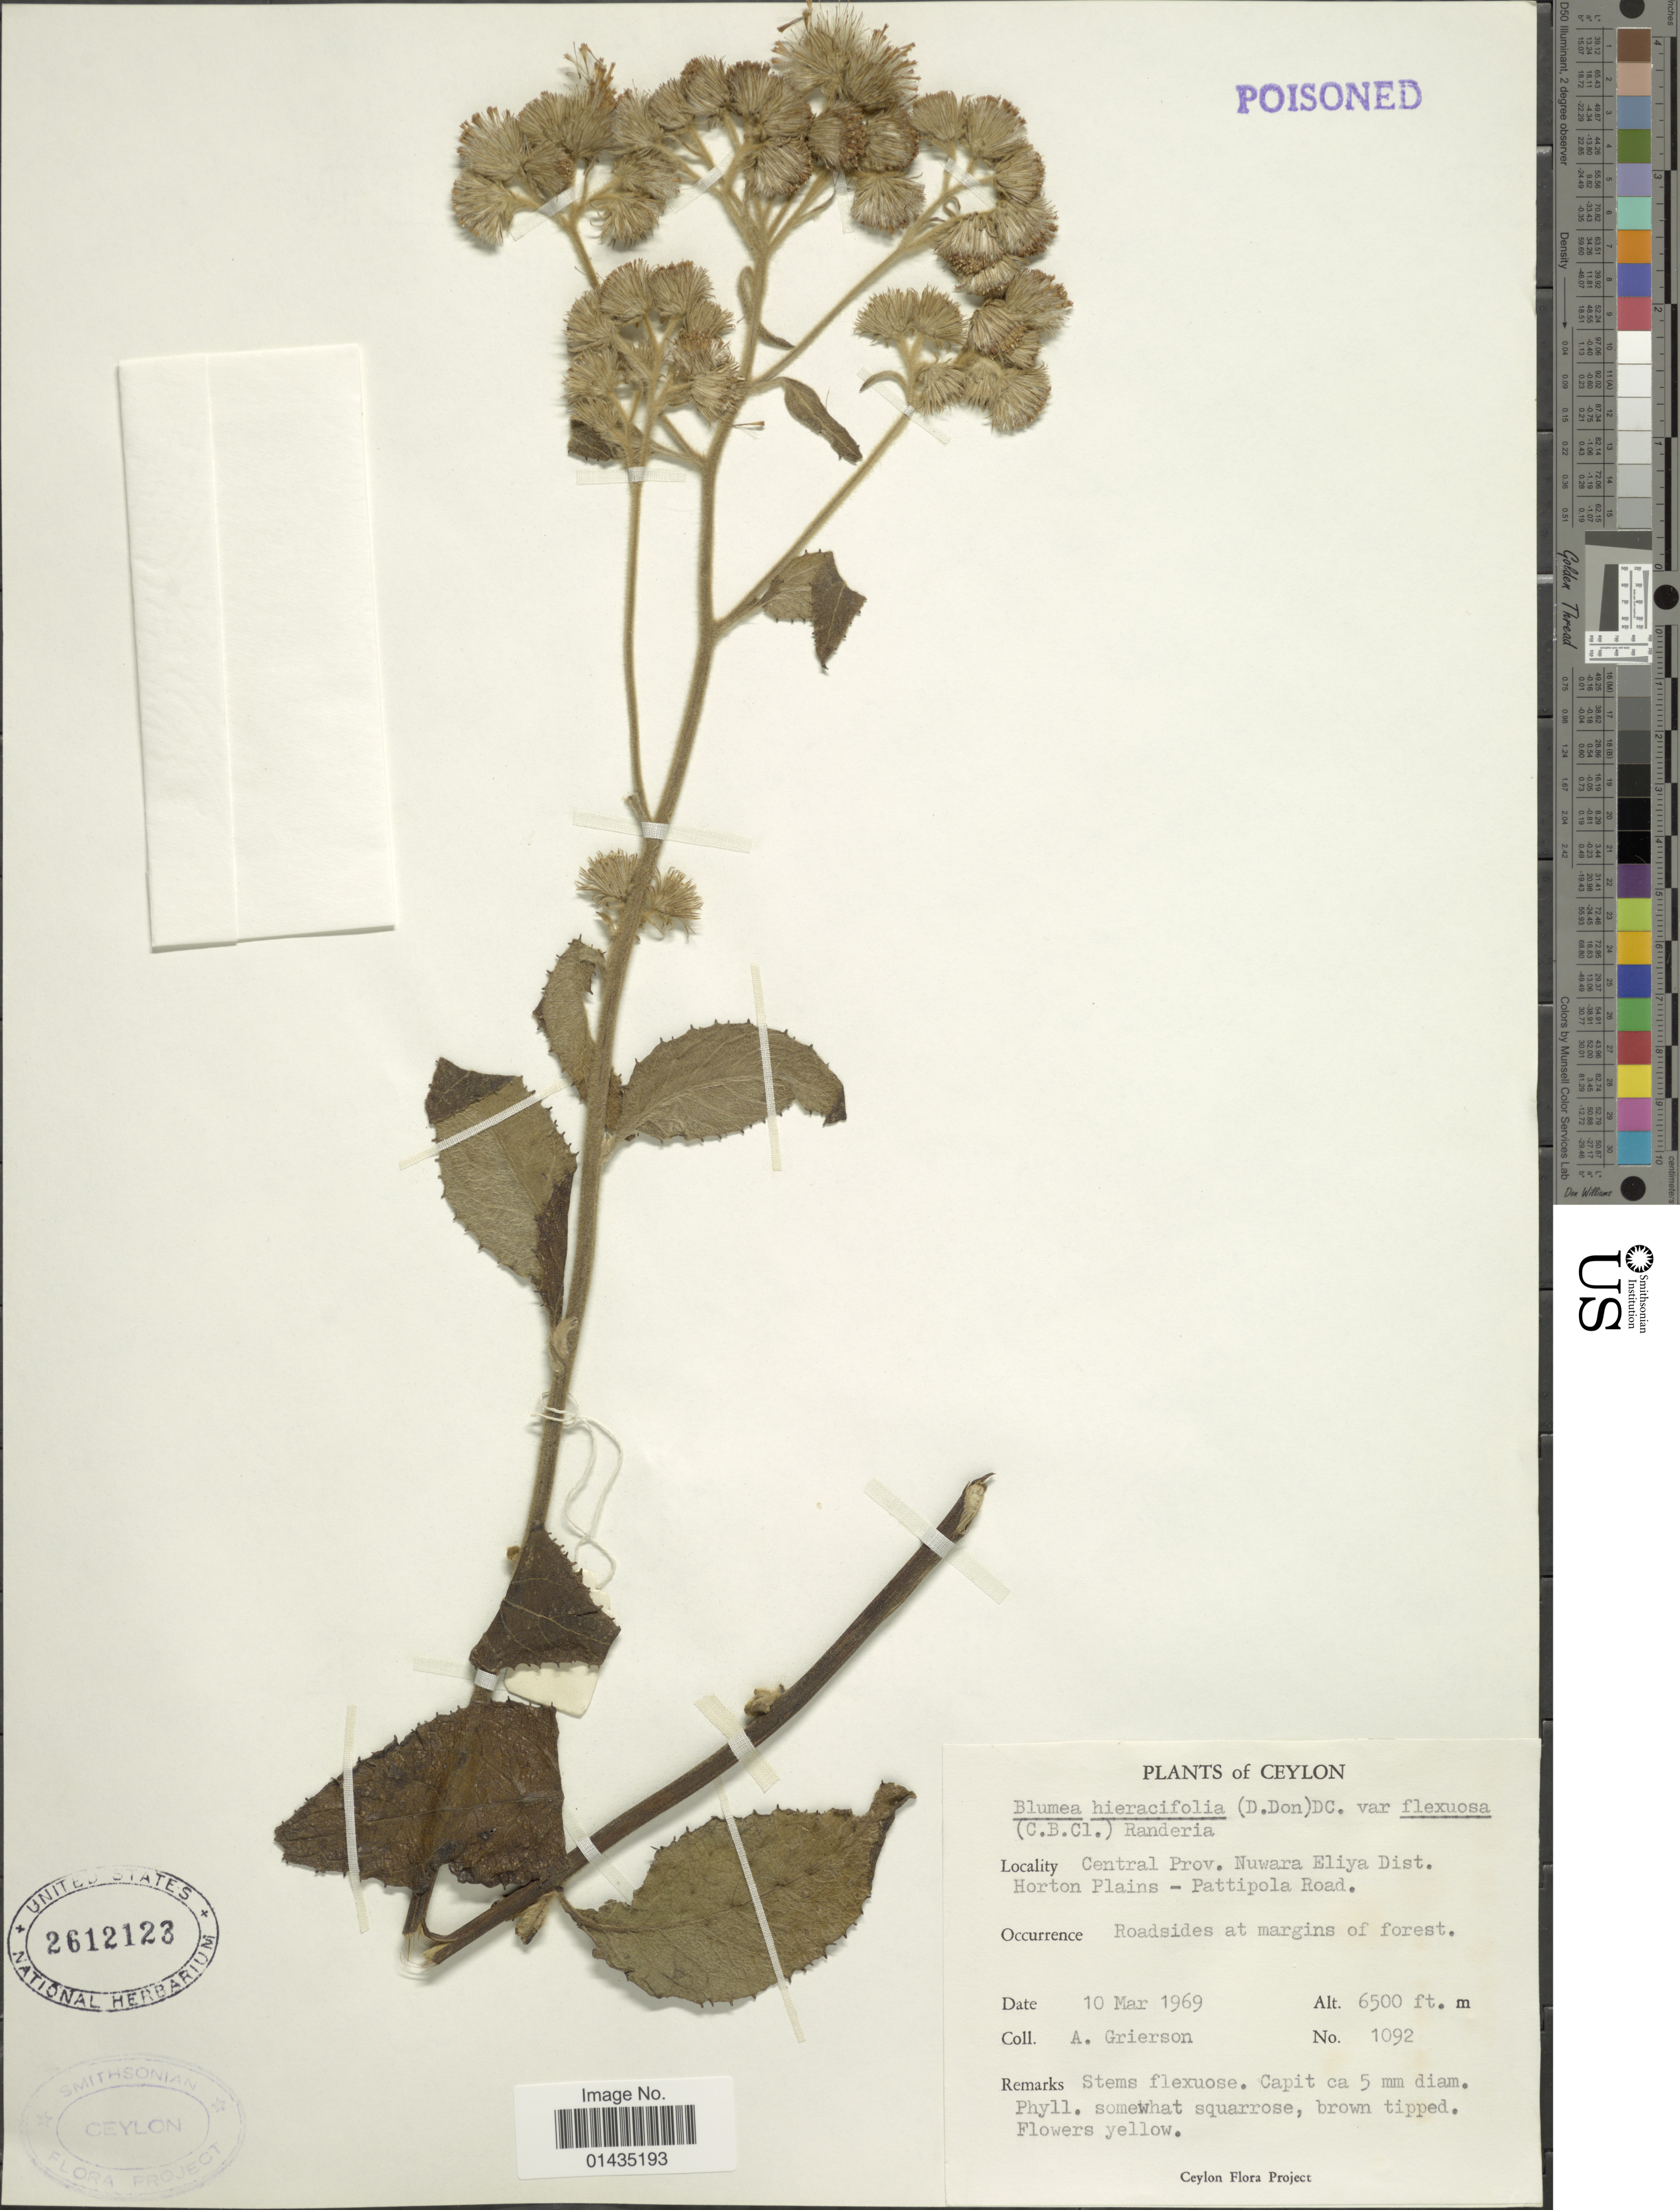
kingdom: Plantae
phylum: Tracheophyta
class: Magnoliopsida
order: Asterales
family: Asteraceae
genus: Blumea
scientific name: Blumea hieraciifolia var. flexuosa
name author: (C.B. Clarke) Randeria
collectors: A. Grierson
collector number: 1092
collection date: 1969-03-10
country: Sri Lanka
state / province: Central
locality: Ceylon, Nuwara Eliya Dist., Horton Plains-Pattipola Road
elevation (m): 1981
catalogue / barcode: US 2612123